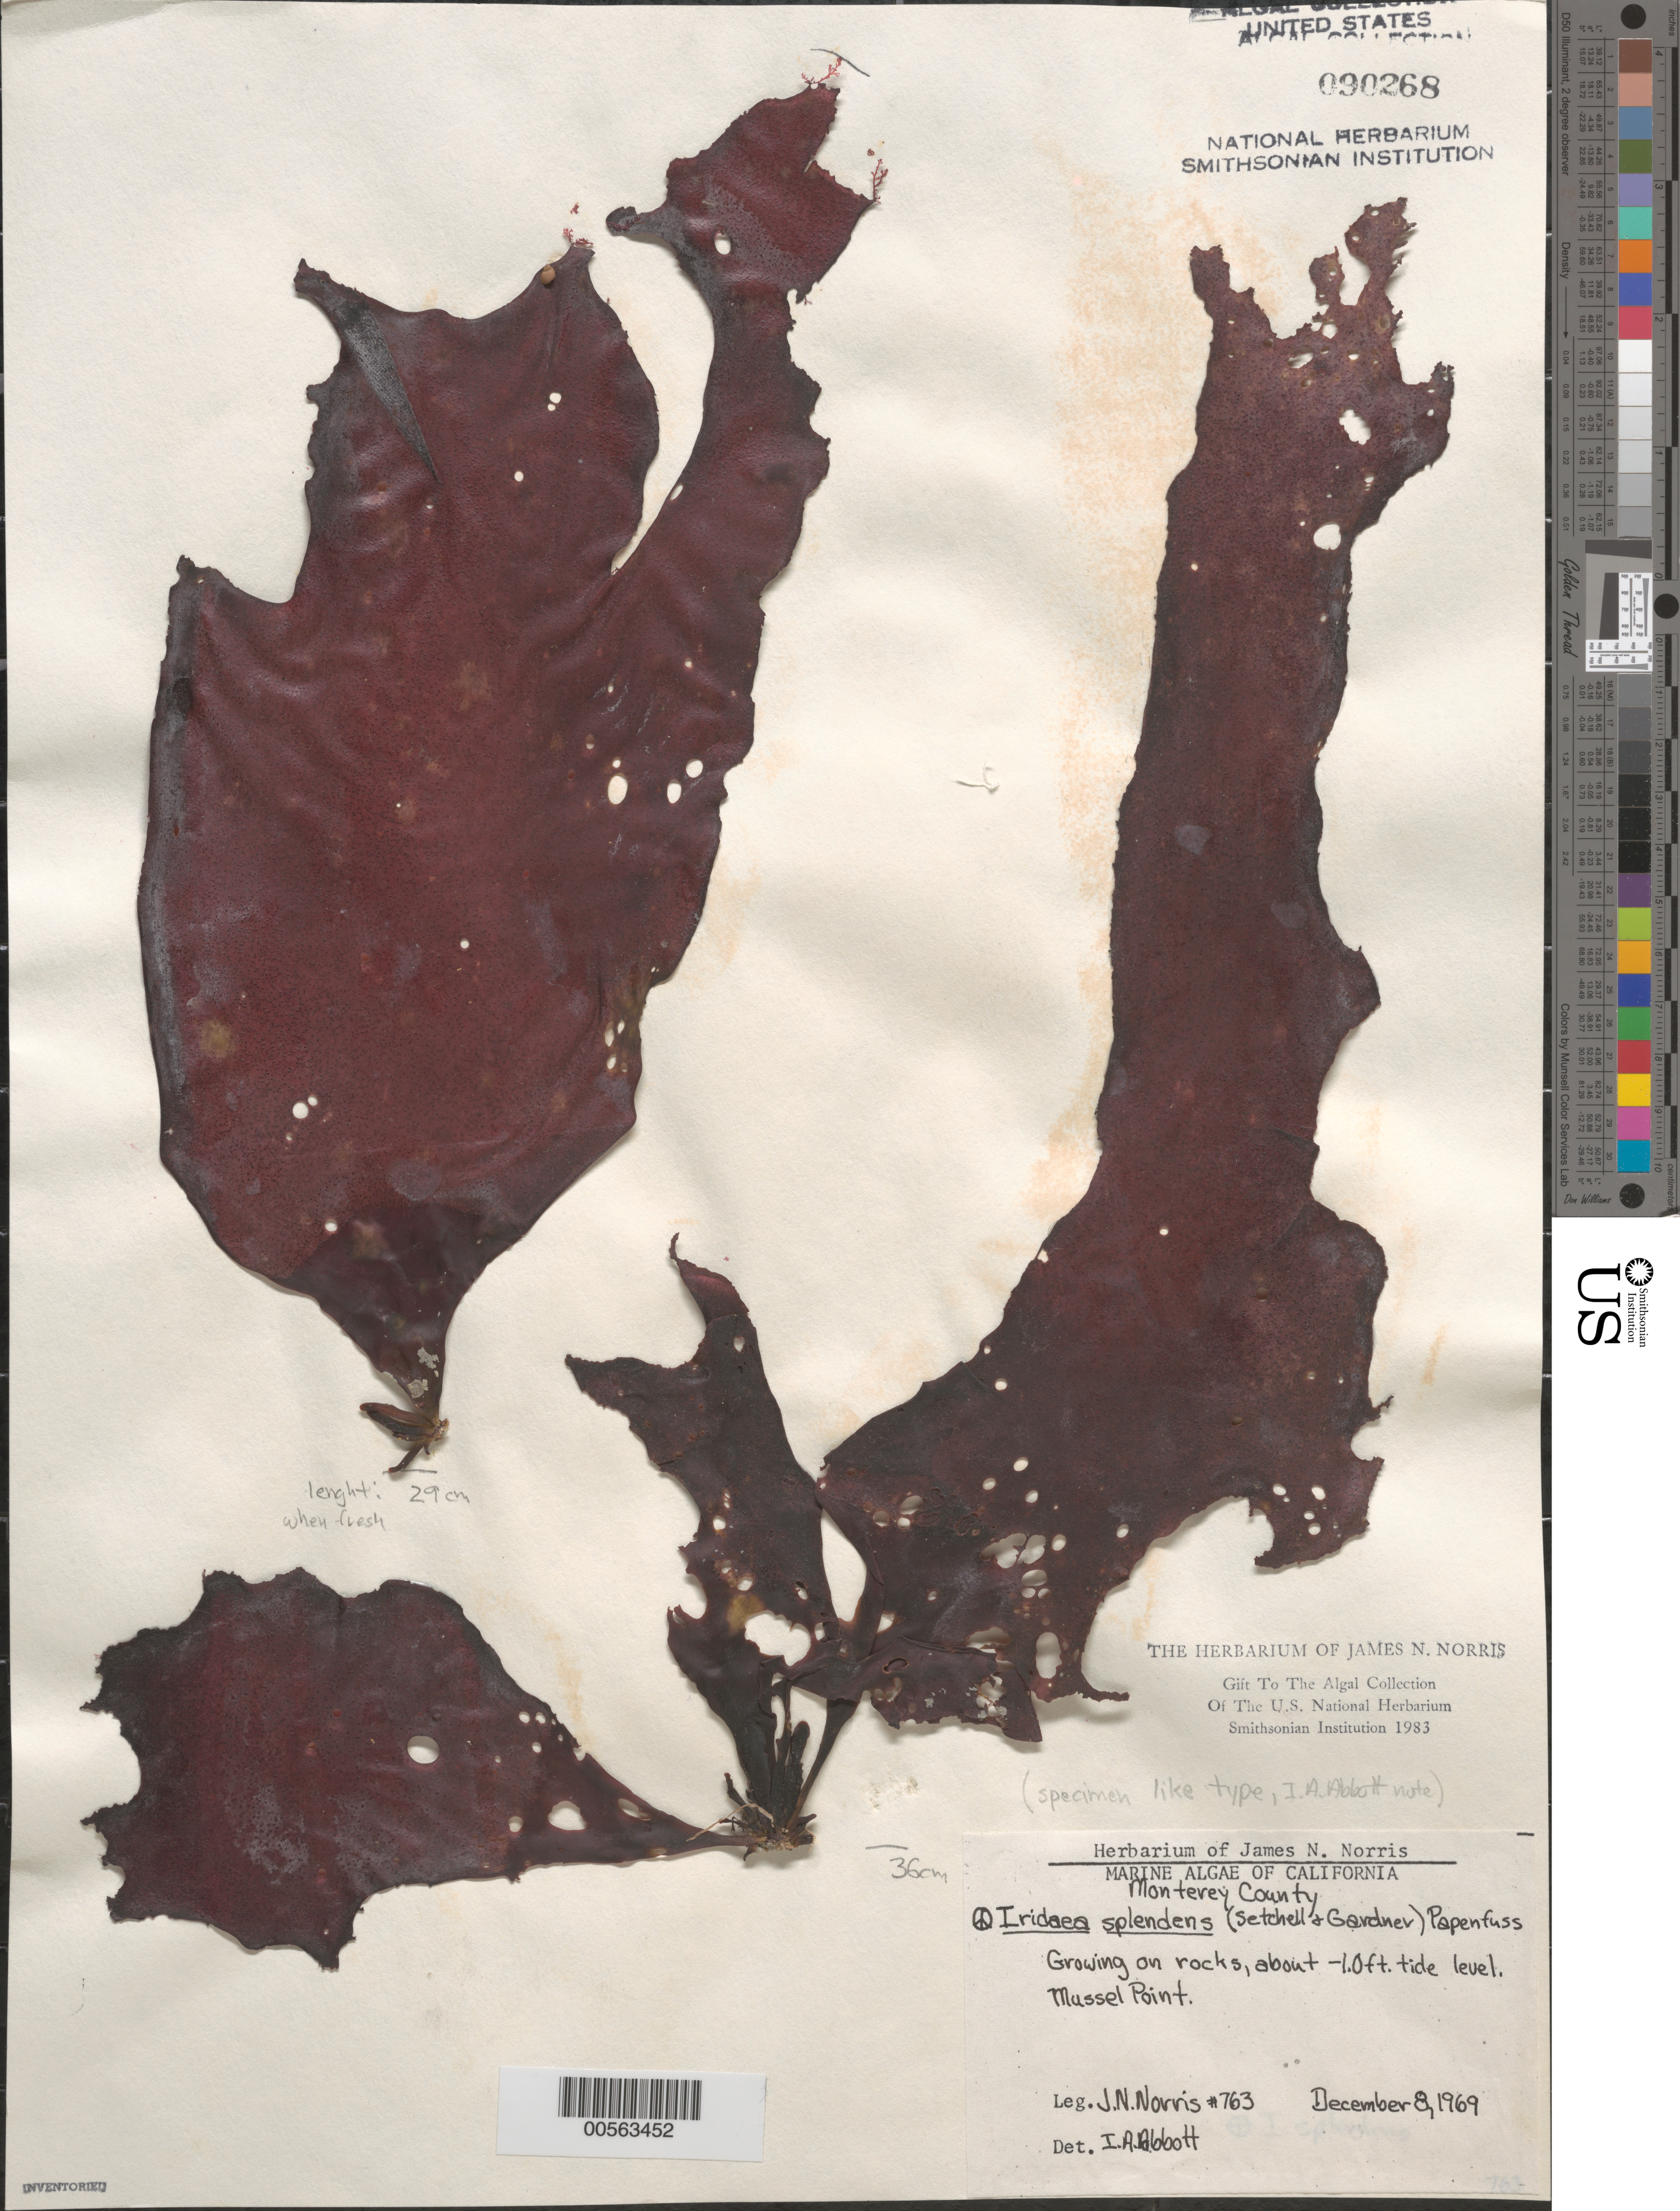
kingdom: Plantae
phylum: Rhodophyta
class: Florideophyceae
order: Gigartinales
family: Gigartinaceae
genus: Mazzaella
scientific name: Mazzaella splendens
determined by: Algae name updating Project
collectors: J. N. Norris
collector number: JN-763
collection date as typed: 08 Dec 1969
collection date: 1969-12-08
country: United States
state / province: California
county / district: Monterey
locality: Mussel Point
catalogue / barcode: US 90268